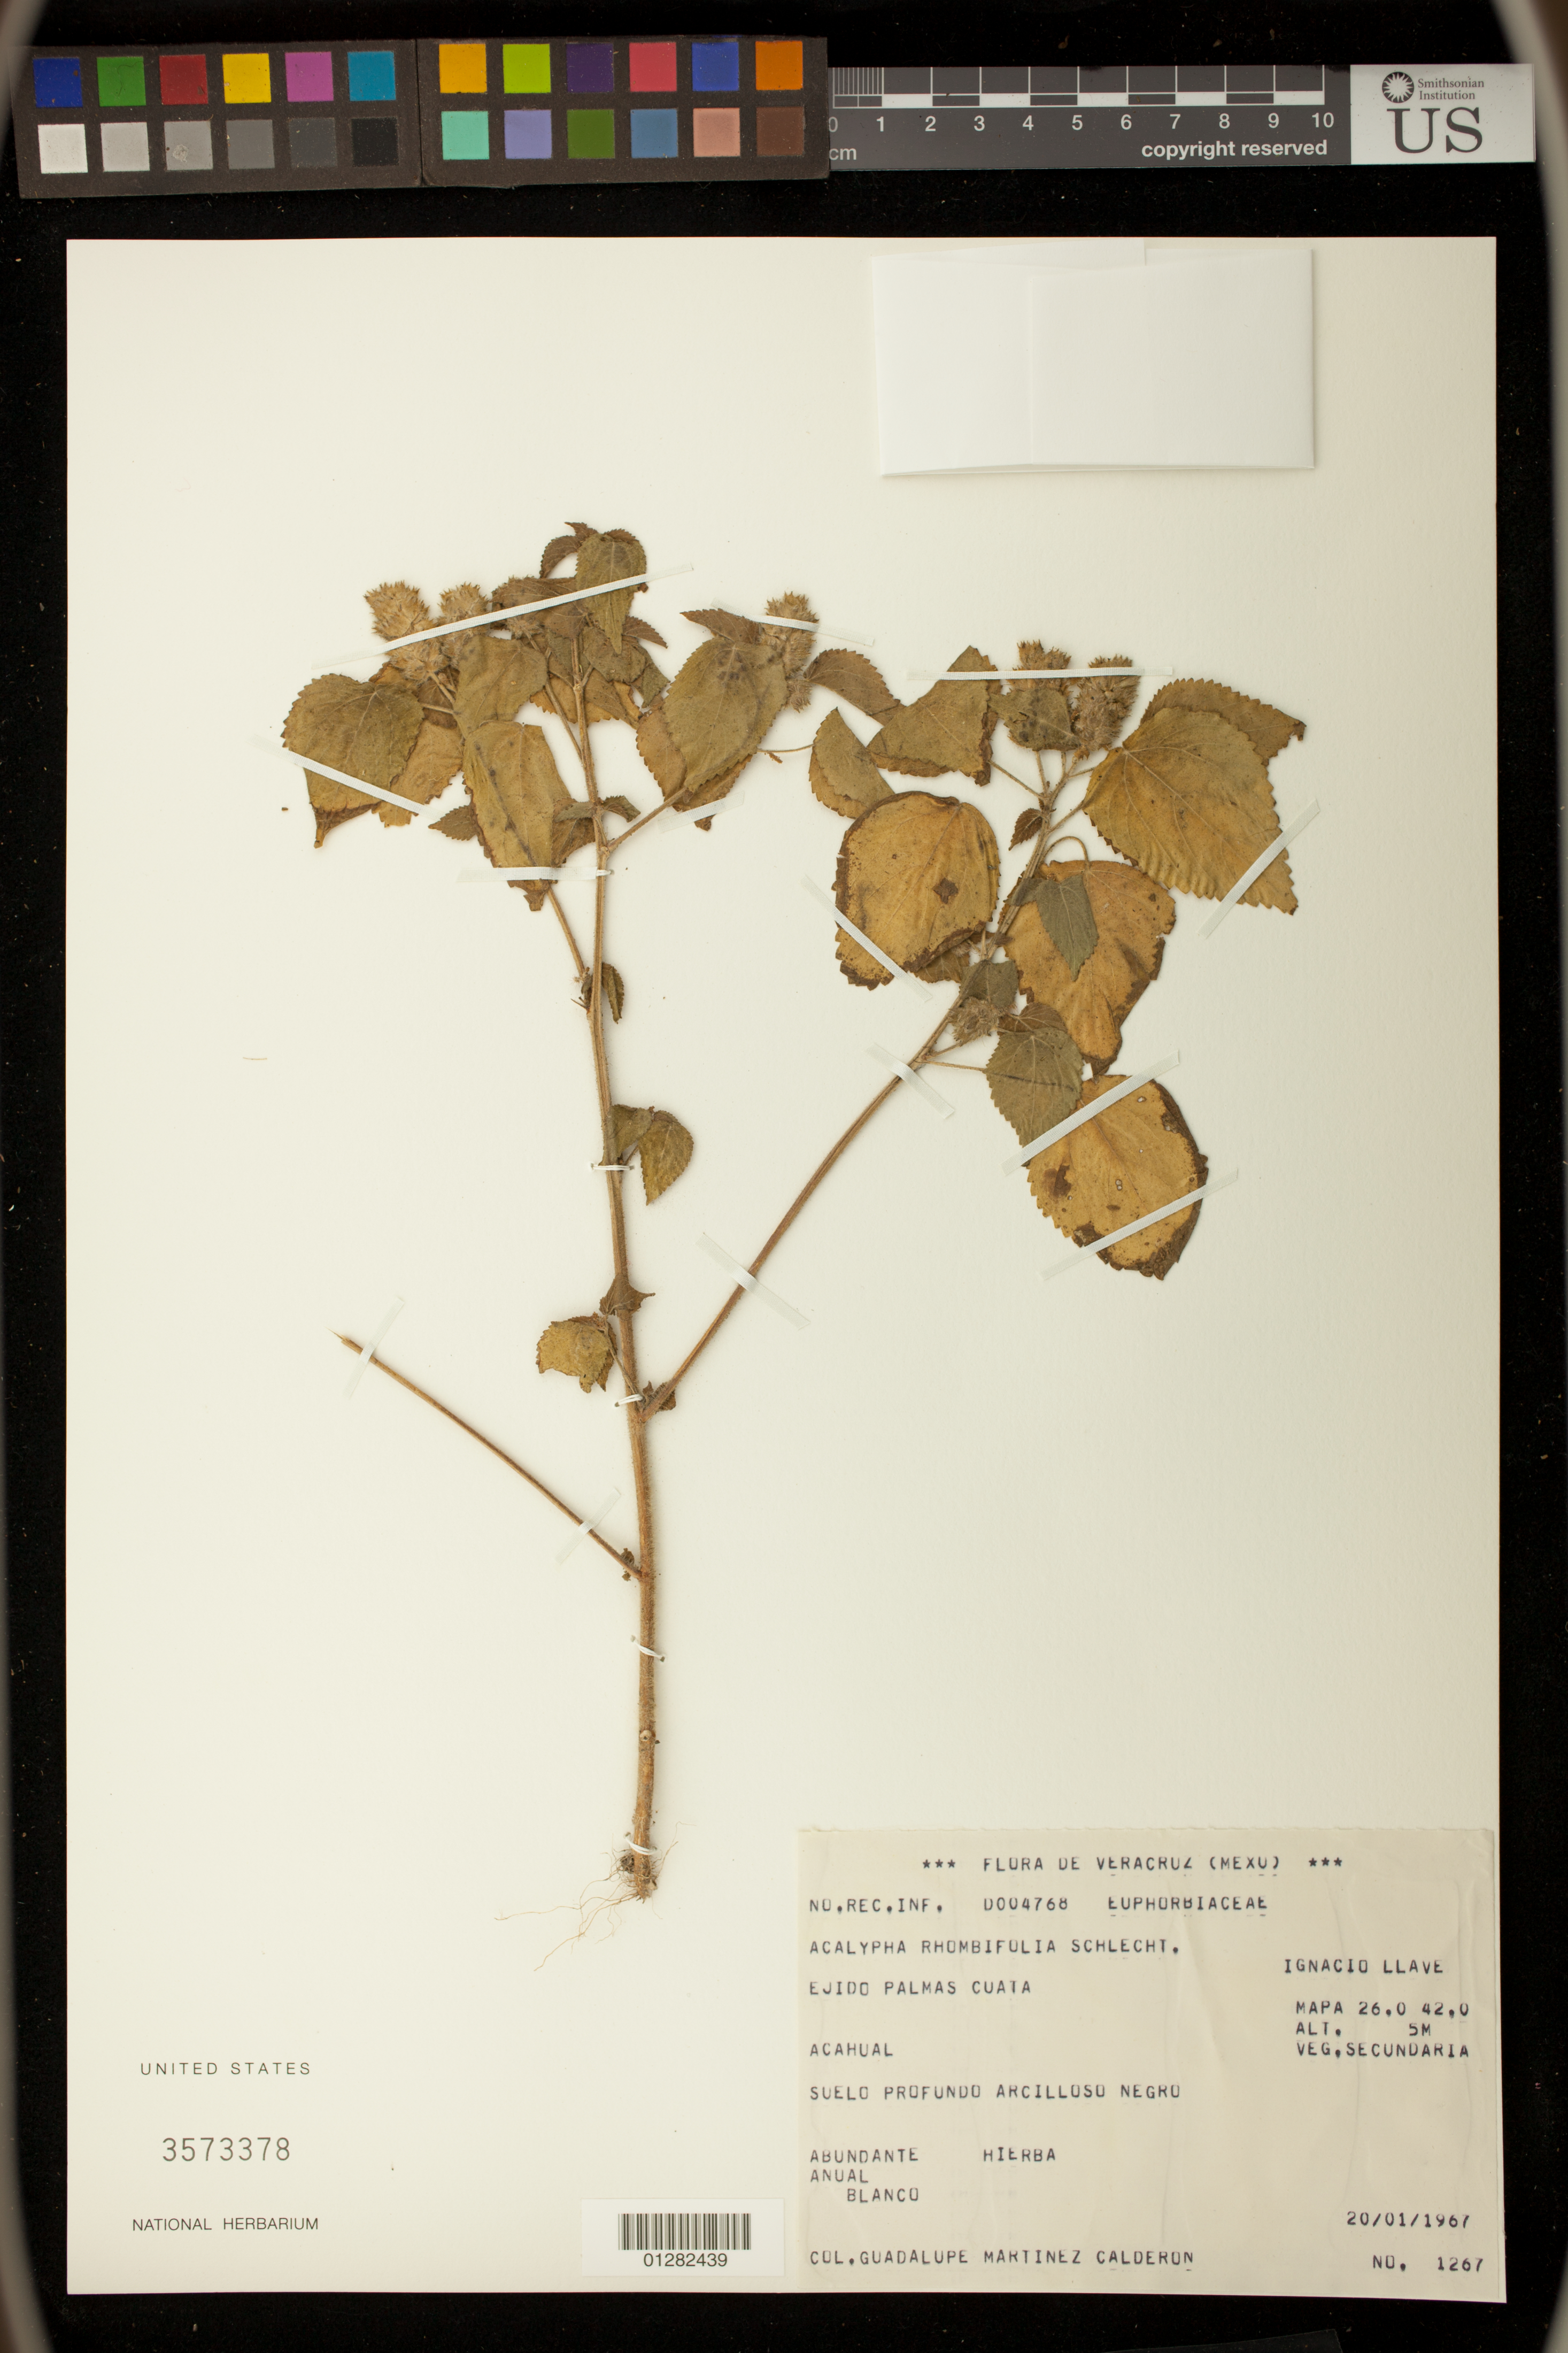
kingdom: Plantae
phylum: Tracheophyta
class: Magnoliopsida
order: Malpighiales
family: Euphorbiaceae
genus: Acalypha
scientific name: Acalypha rhombifolia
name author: Schltdl.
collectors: G. B. Hinton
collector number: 1267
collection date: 1967-01-20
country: Mexico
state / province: Veracruz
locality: Acahual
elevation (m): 5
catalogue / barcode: US 3573378